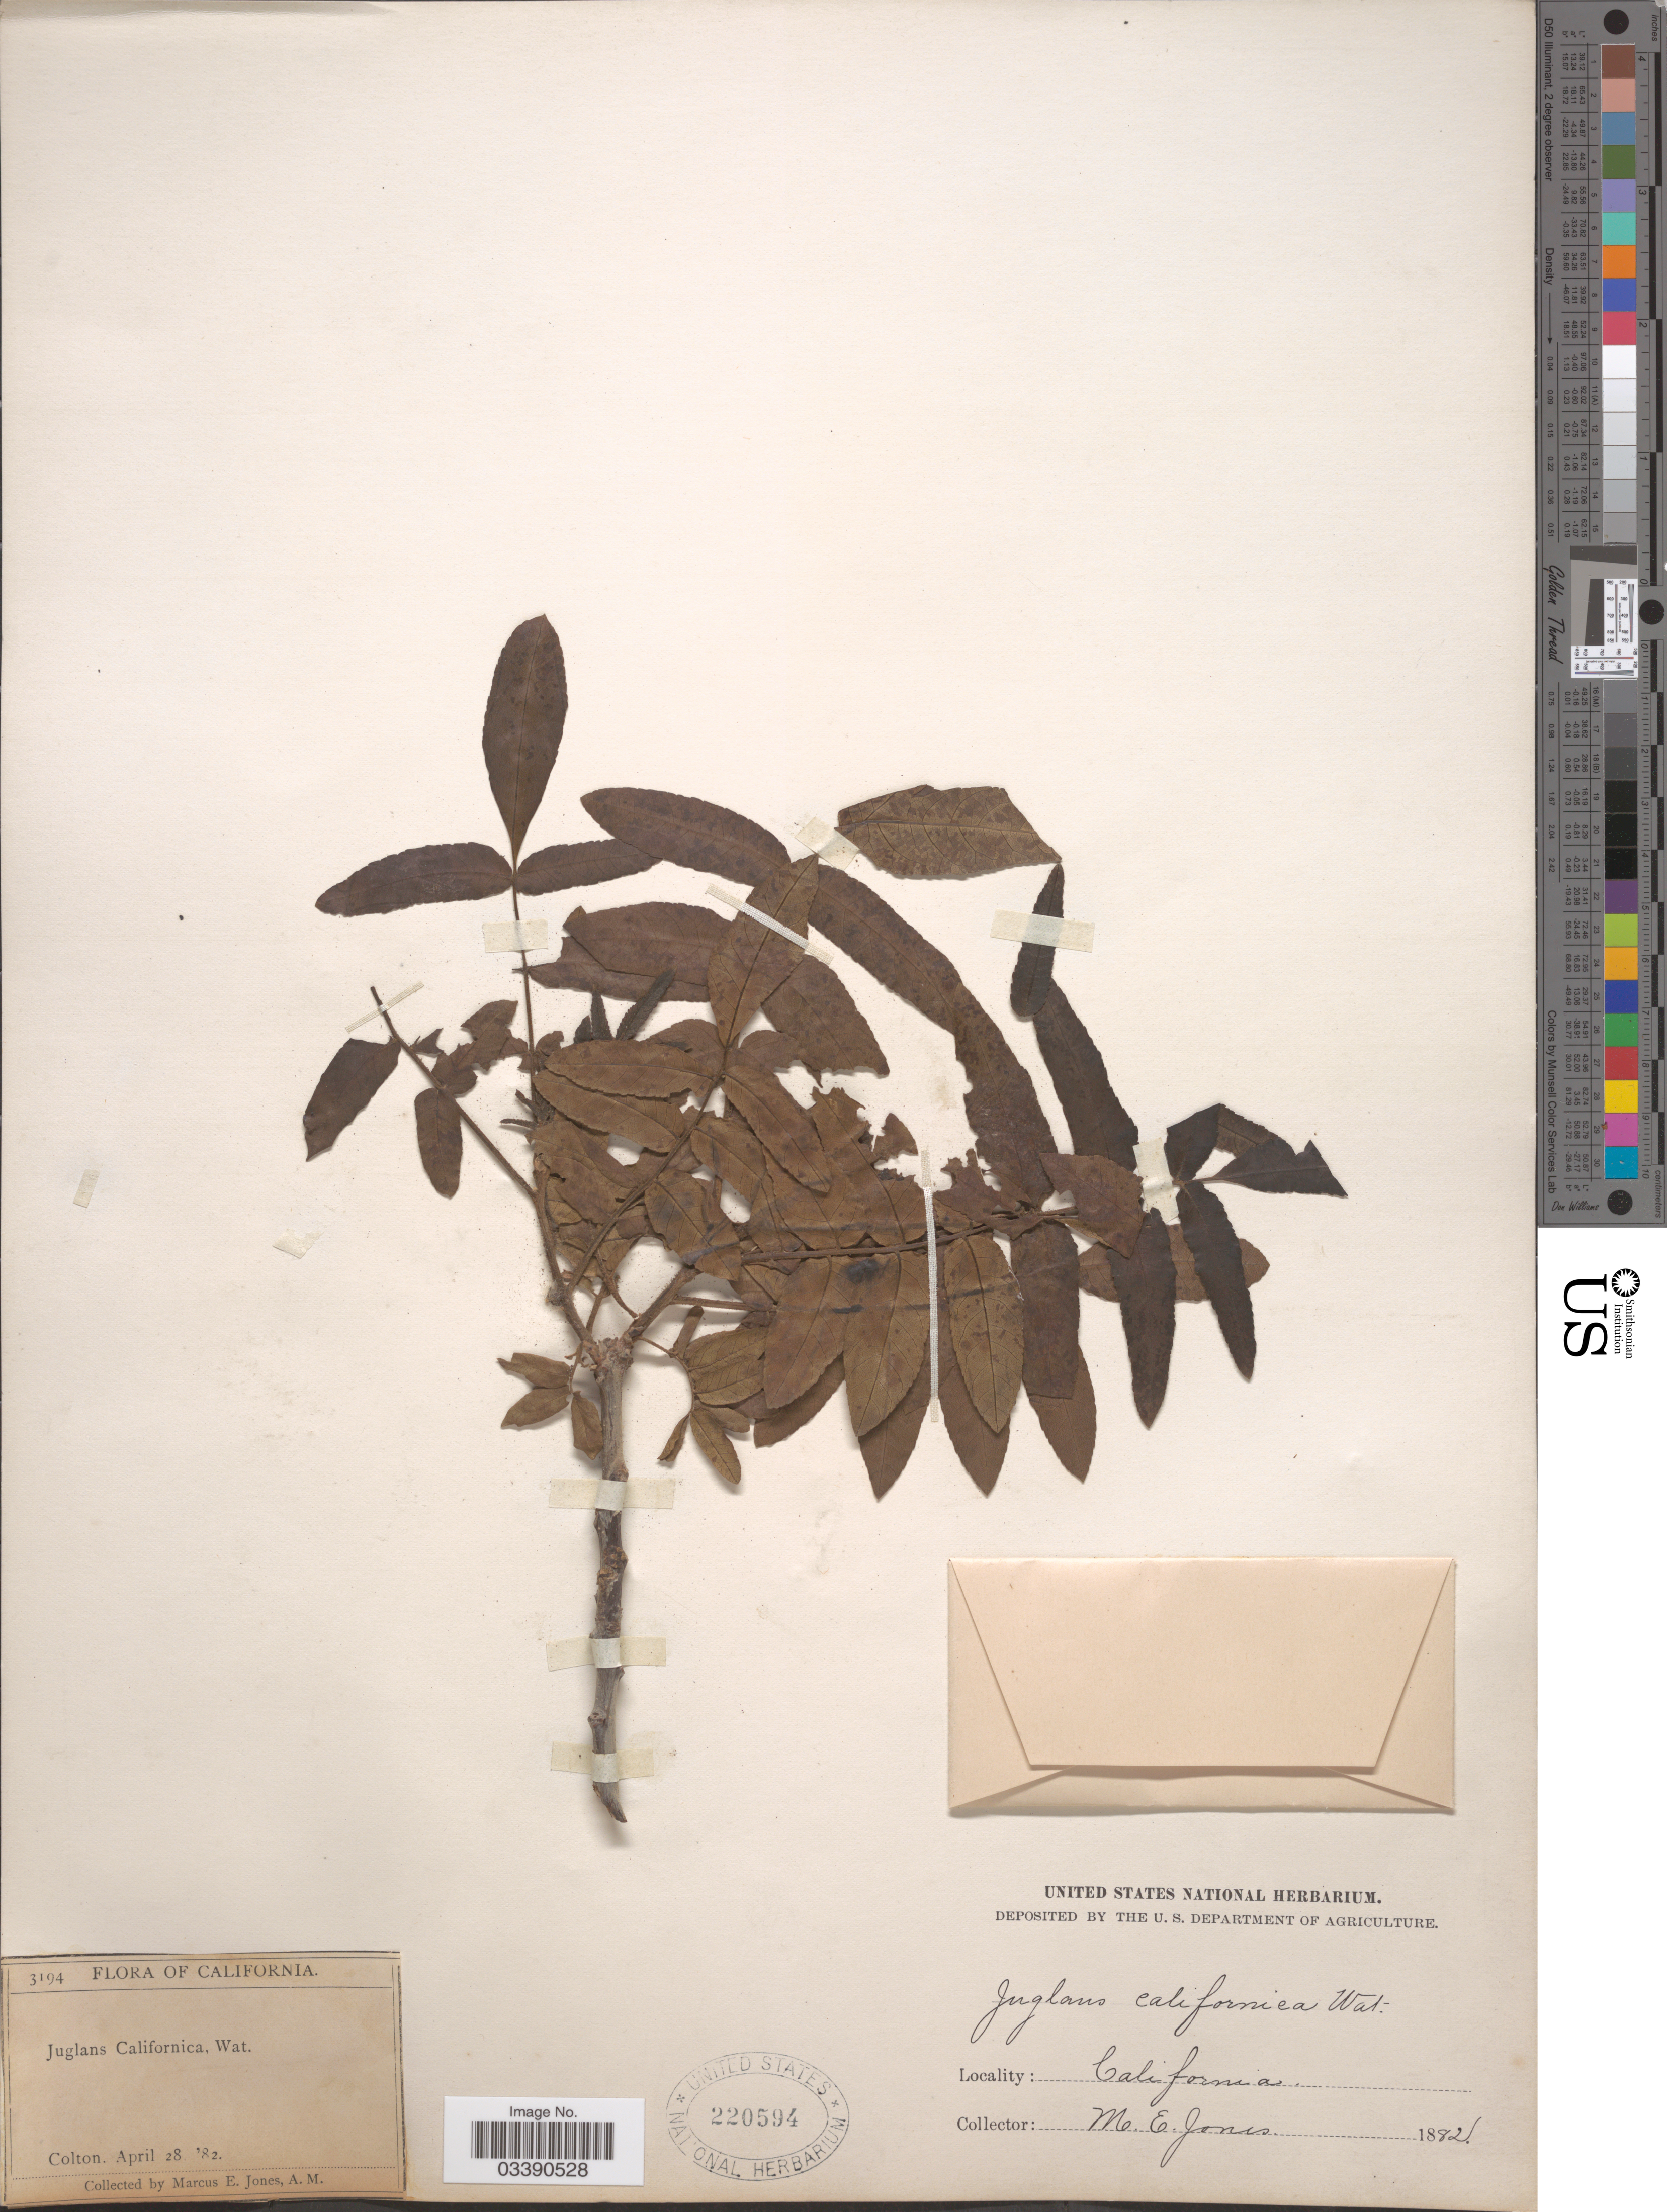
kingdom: Plantae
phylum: Tracheophyta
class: Magnoliopsida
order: Fagales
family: Juglandaceae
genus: Juglans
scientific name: Juglans californica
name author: S. Watson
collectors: M. E. Jones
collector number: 3194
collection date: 1882-04-28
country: United States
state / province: California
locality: Colton.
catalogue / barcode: US 220594